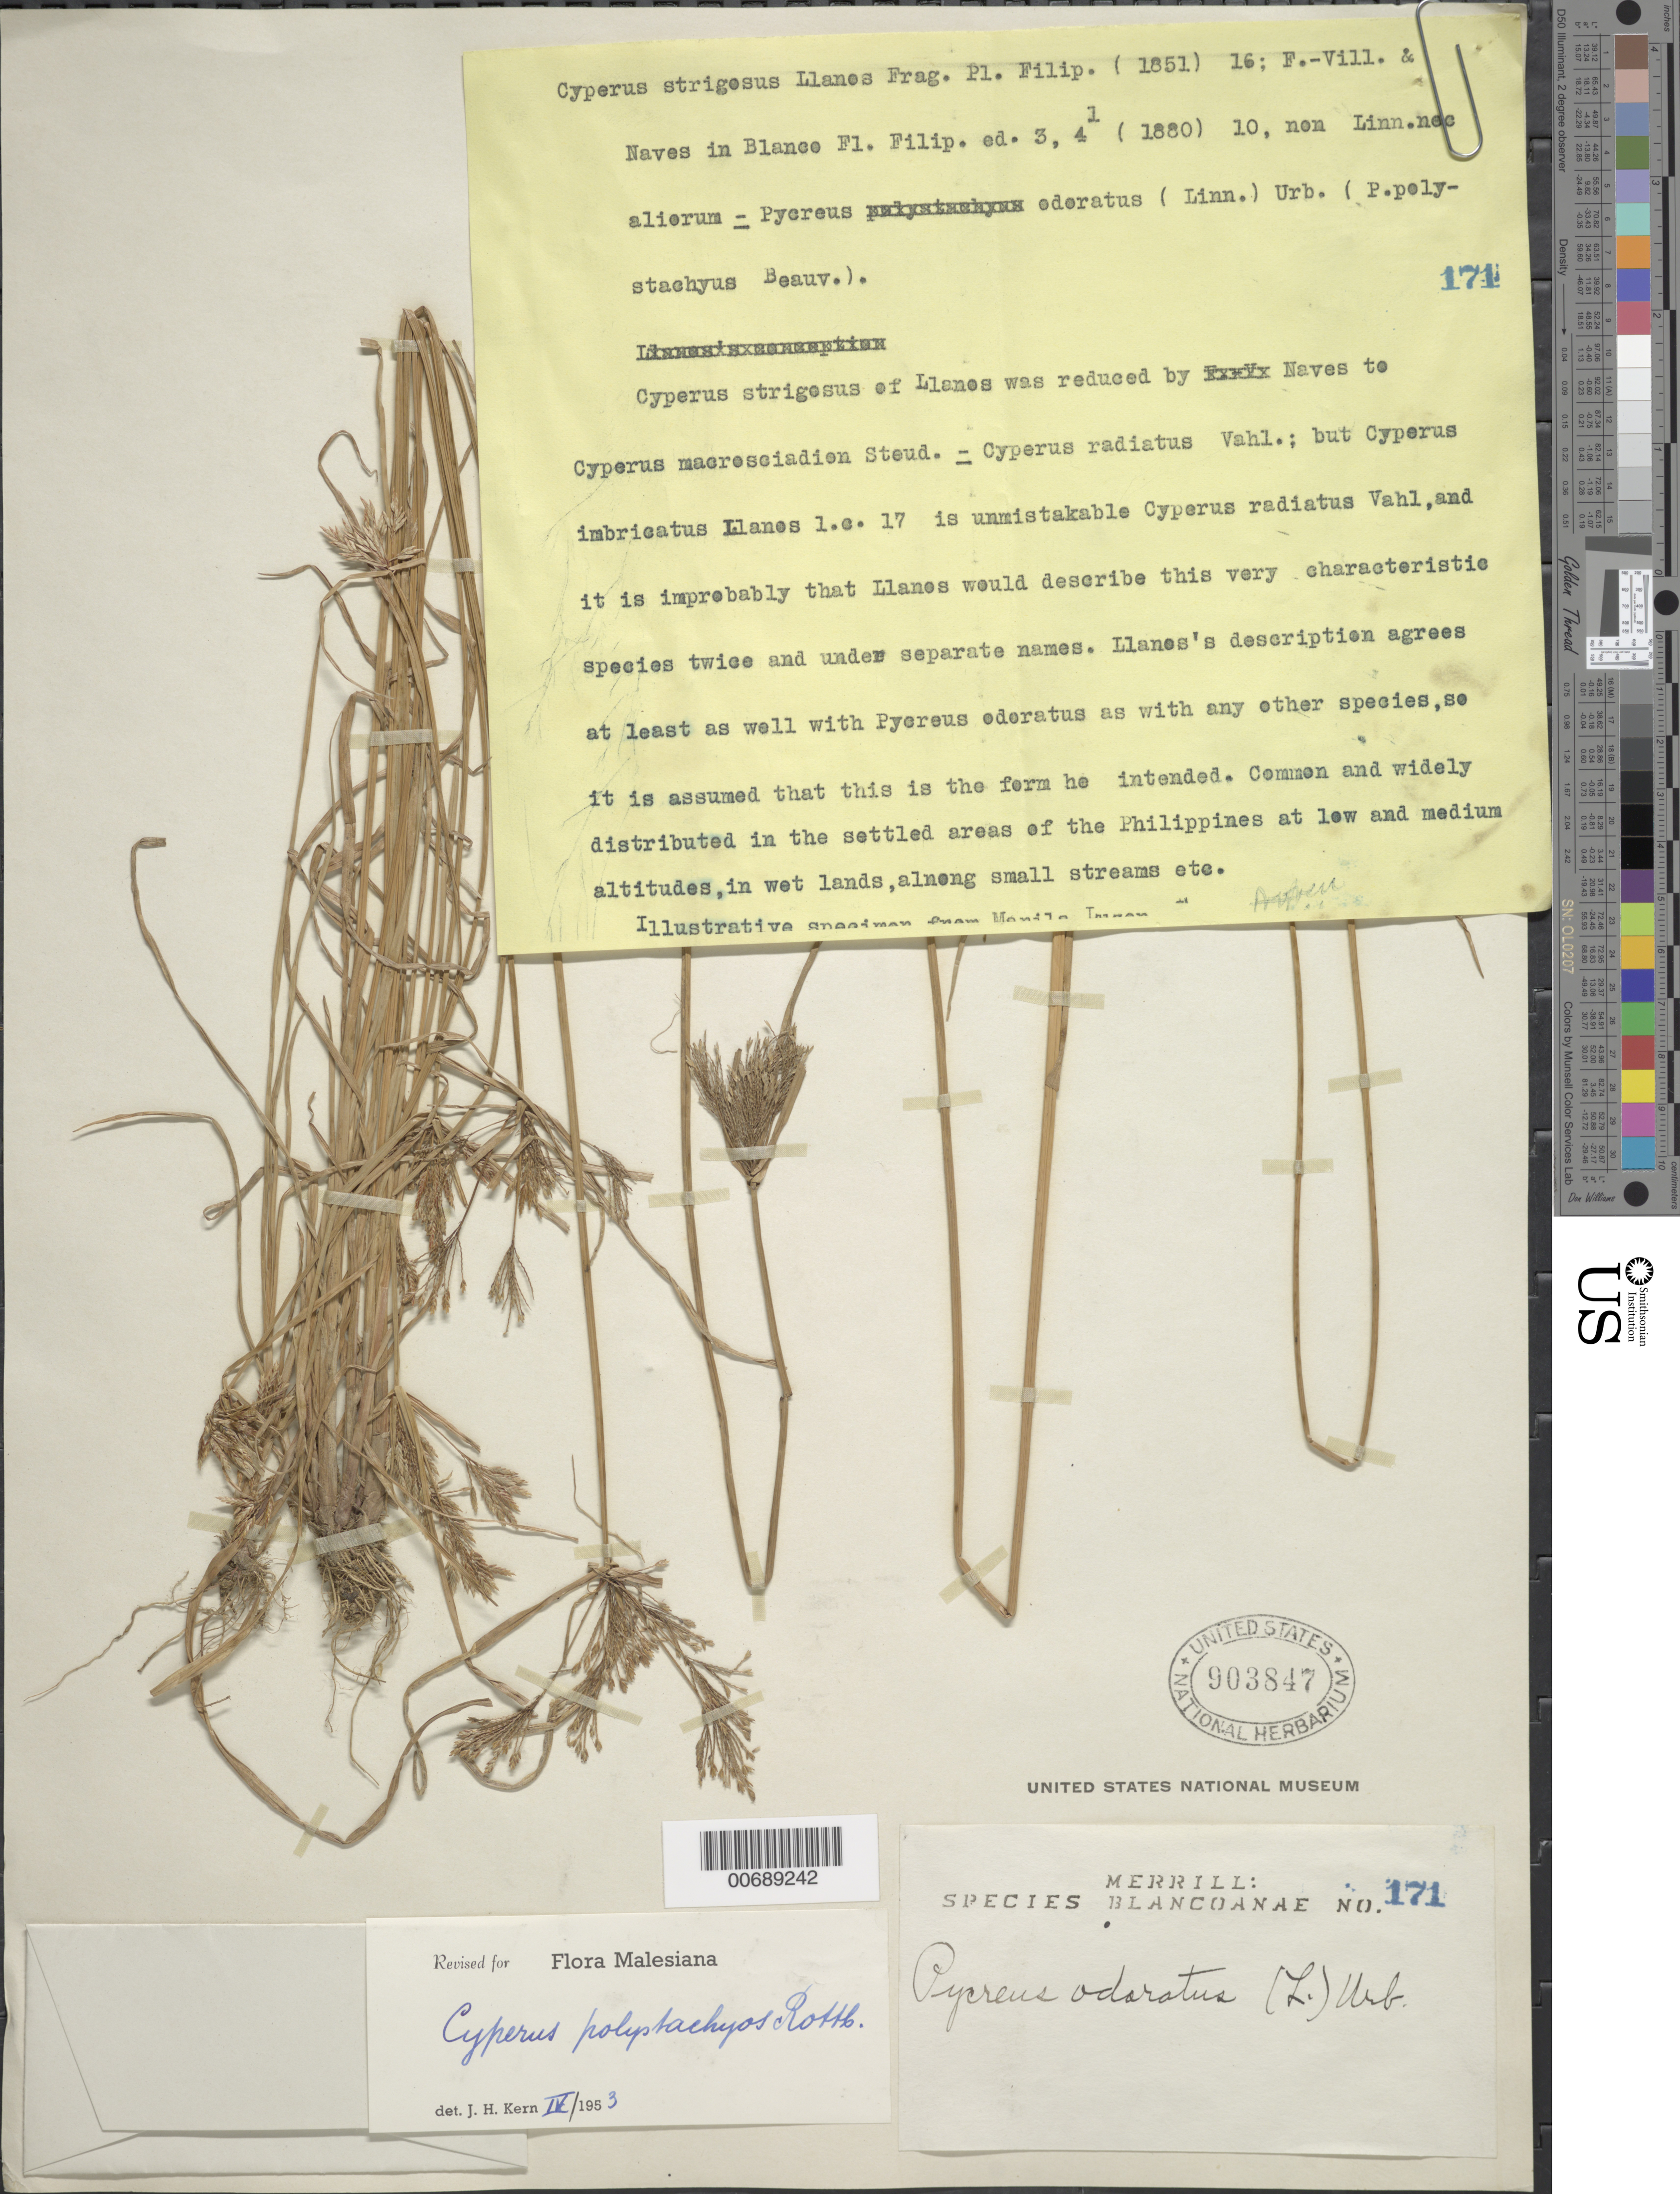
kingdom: Plantae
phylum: Tracheophyta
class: Liliopsida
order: Poales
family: Cyperaceae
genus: Cyperus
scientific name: Cyperus polystachyos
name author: Rottb.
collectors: E. D. Merrill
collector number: Sp. Blancoan. 0171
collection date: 1914-11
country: Philippines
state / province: National Capital Region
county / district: Manila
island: Luzon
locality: Manila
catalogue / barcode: US 903847